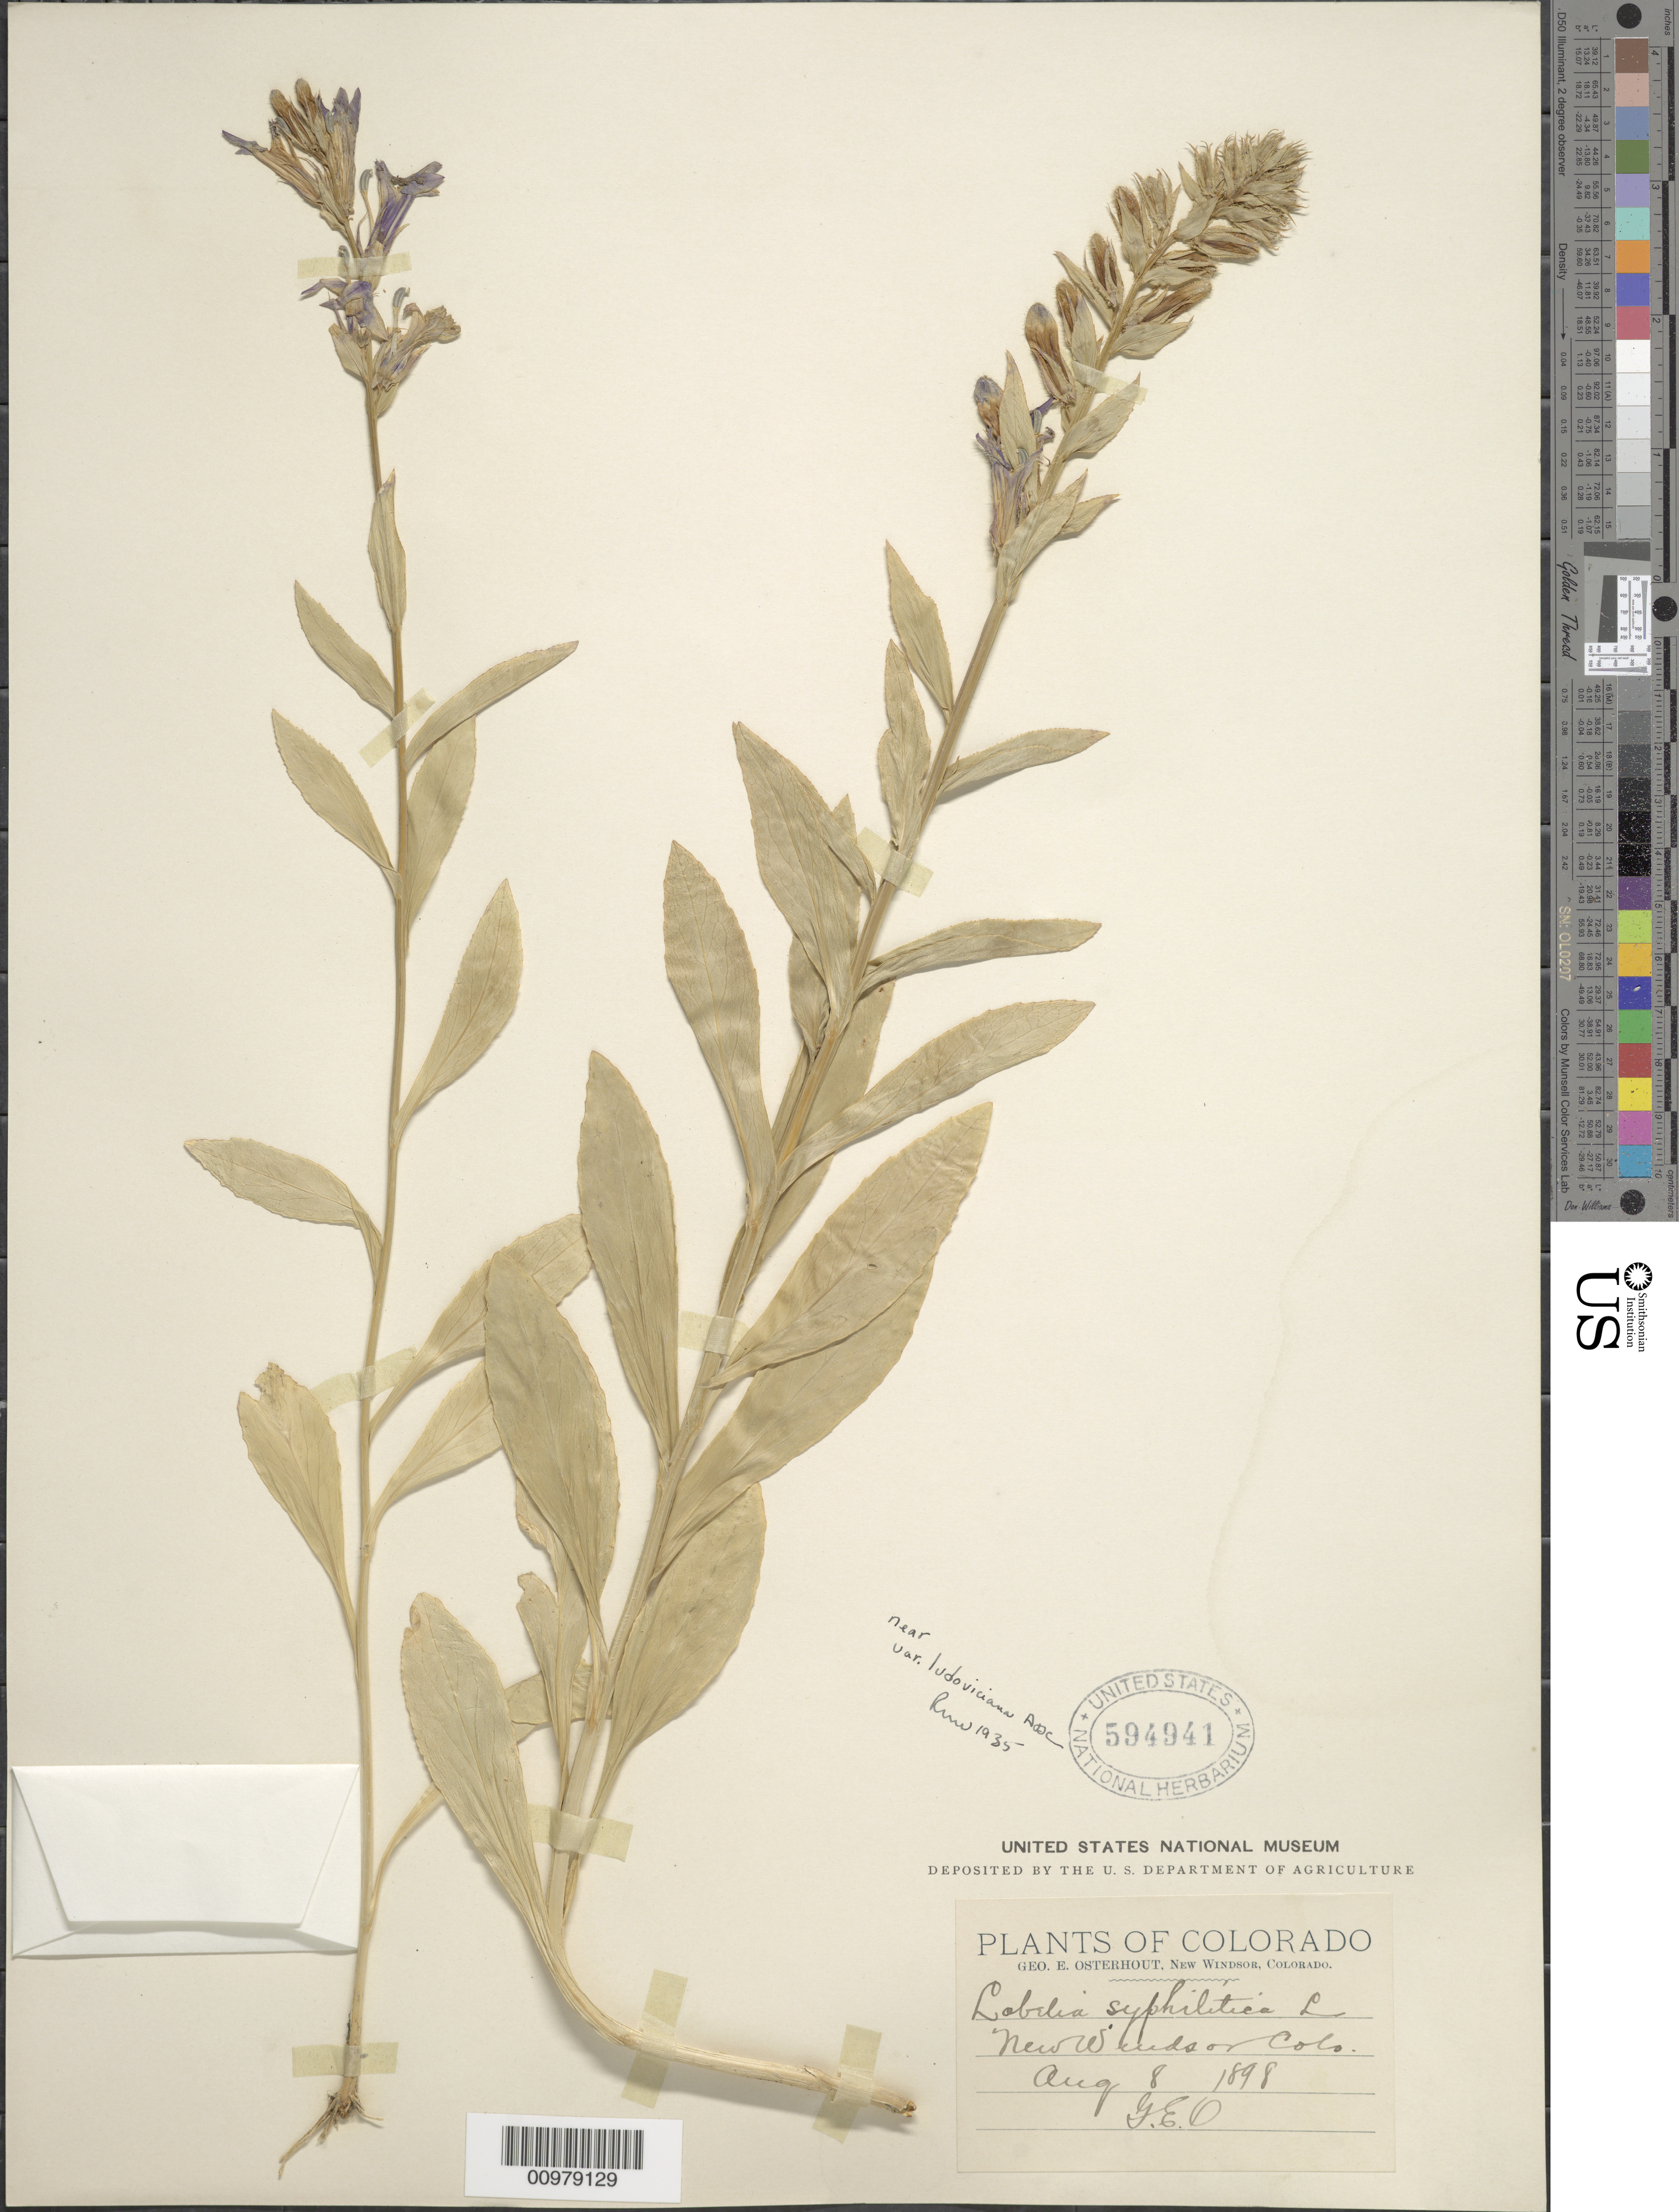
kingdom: Plantae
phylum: Tracheophyta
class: Magnoliopsida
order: Asterales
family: Campanulaceae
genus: Lobelia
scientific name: Lobelia siphilitica var. ludoviciana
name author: A. DC.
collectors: G. Osterhout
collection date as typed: Aug 8, 1898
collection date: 1898-08-08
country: United States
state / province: Colorado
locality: New Windsor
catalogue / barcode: US 594941